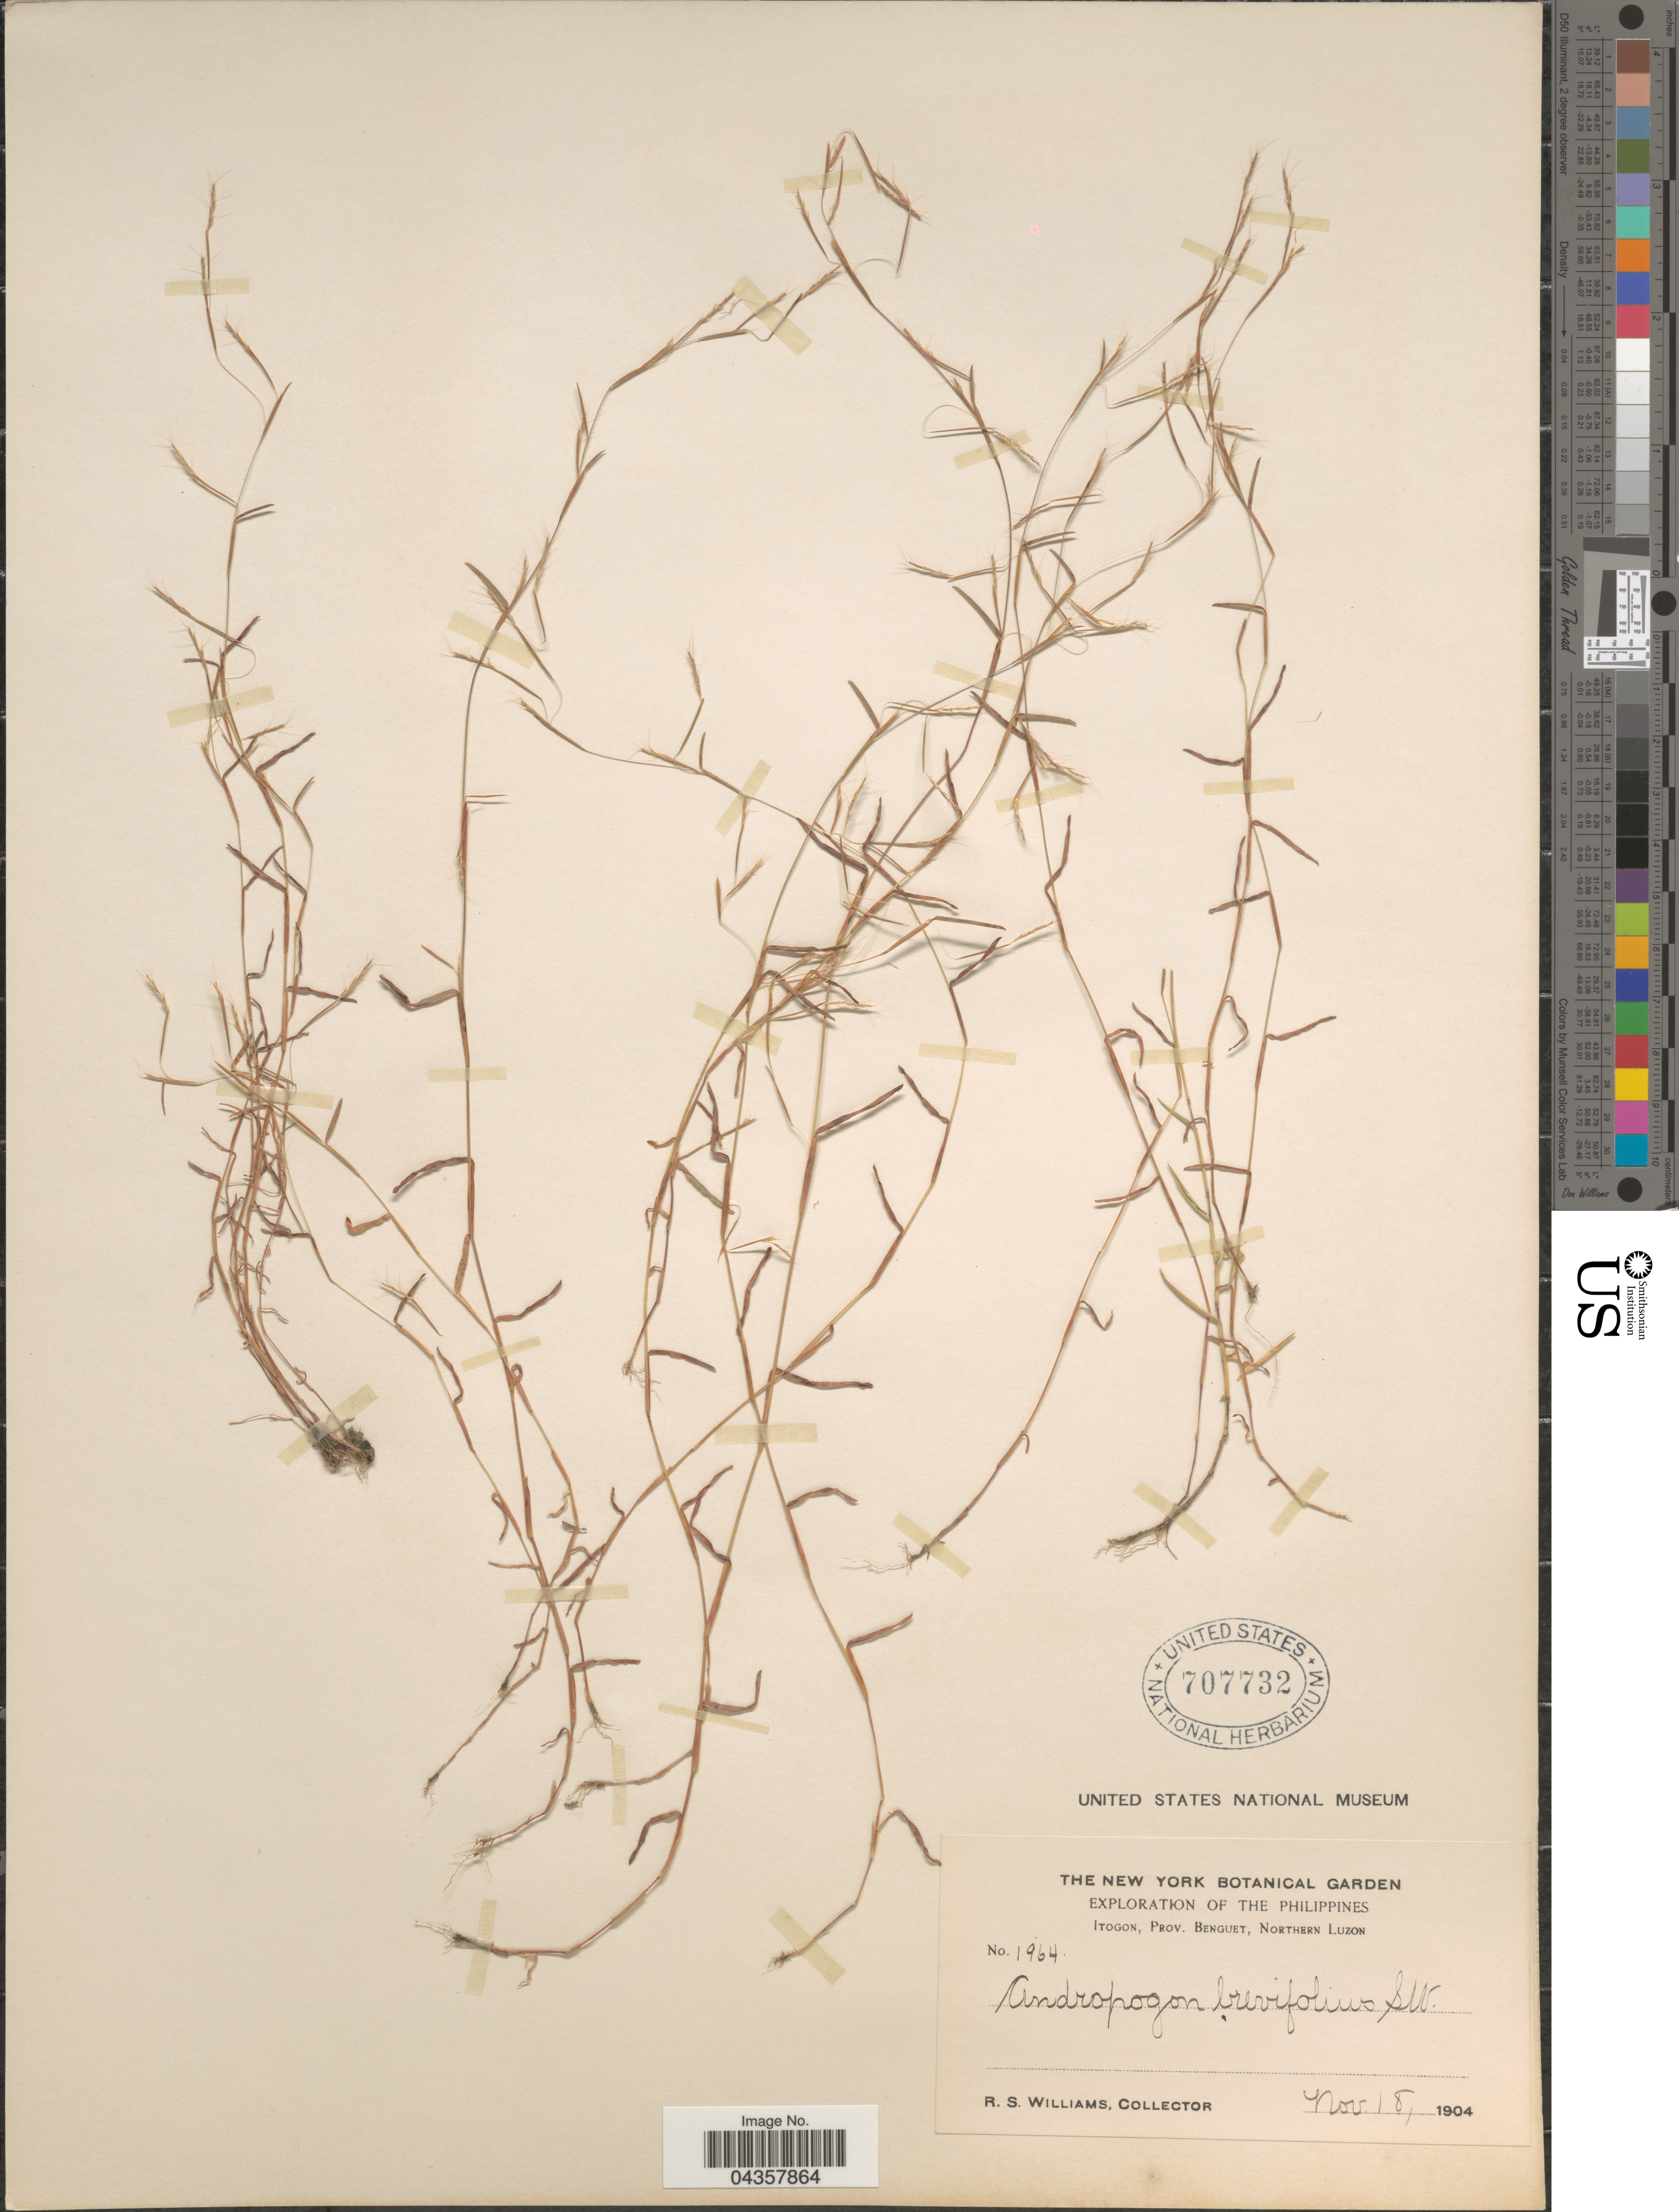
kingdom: Plantae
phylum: Tracheophyta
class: Liliopsida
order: Poales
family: Poaceae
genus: Schizachyrium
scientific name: Schizachyrium sp.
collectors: R. S. Williams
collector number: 1964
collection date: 1904-11-18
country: Philippines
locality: Exploration of The Philippines. Itogon, Prov. Benguet, Northern Luzon.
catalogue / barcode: US 707732